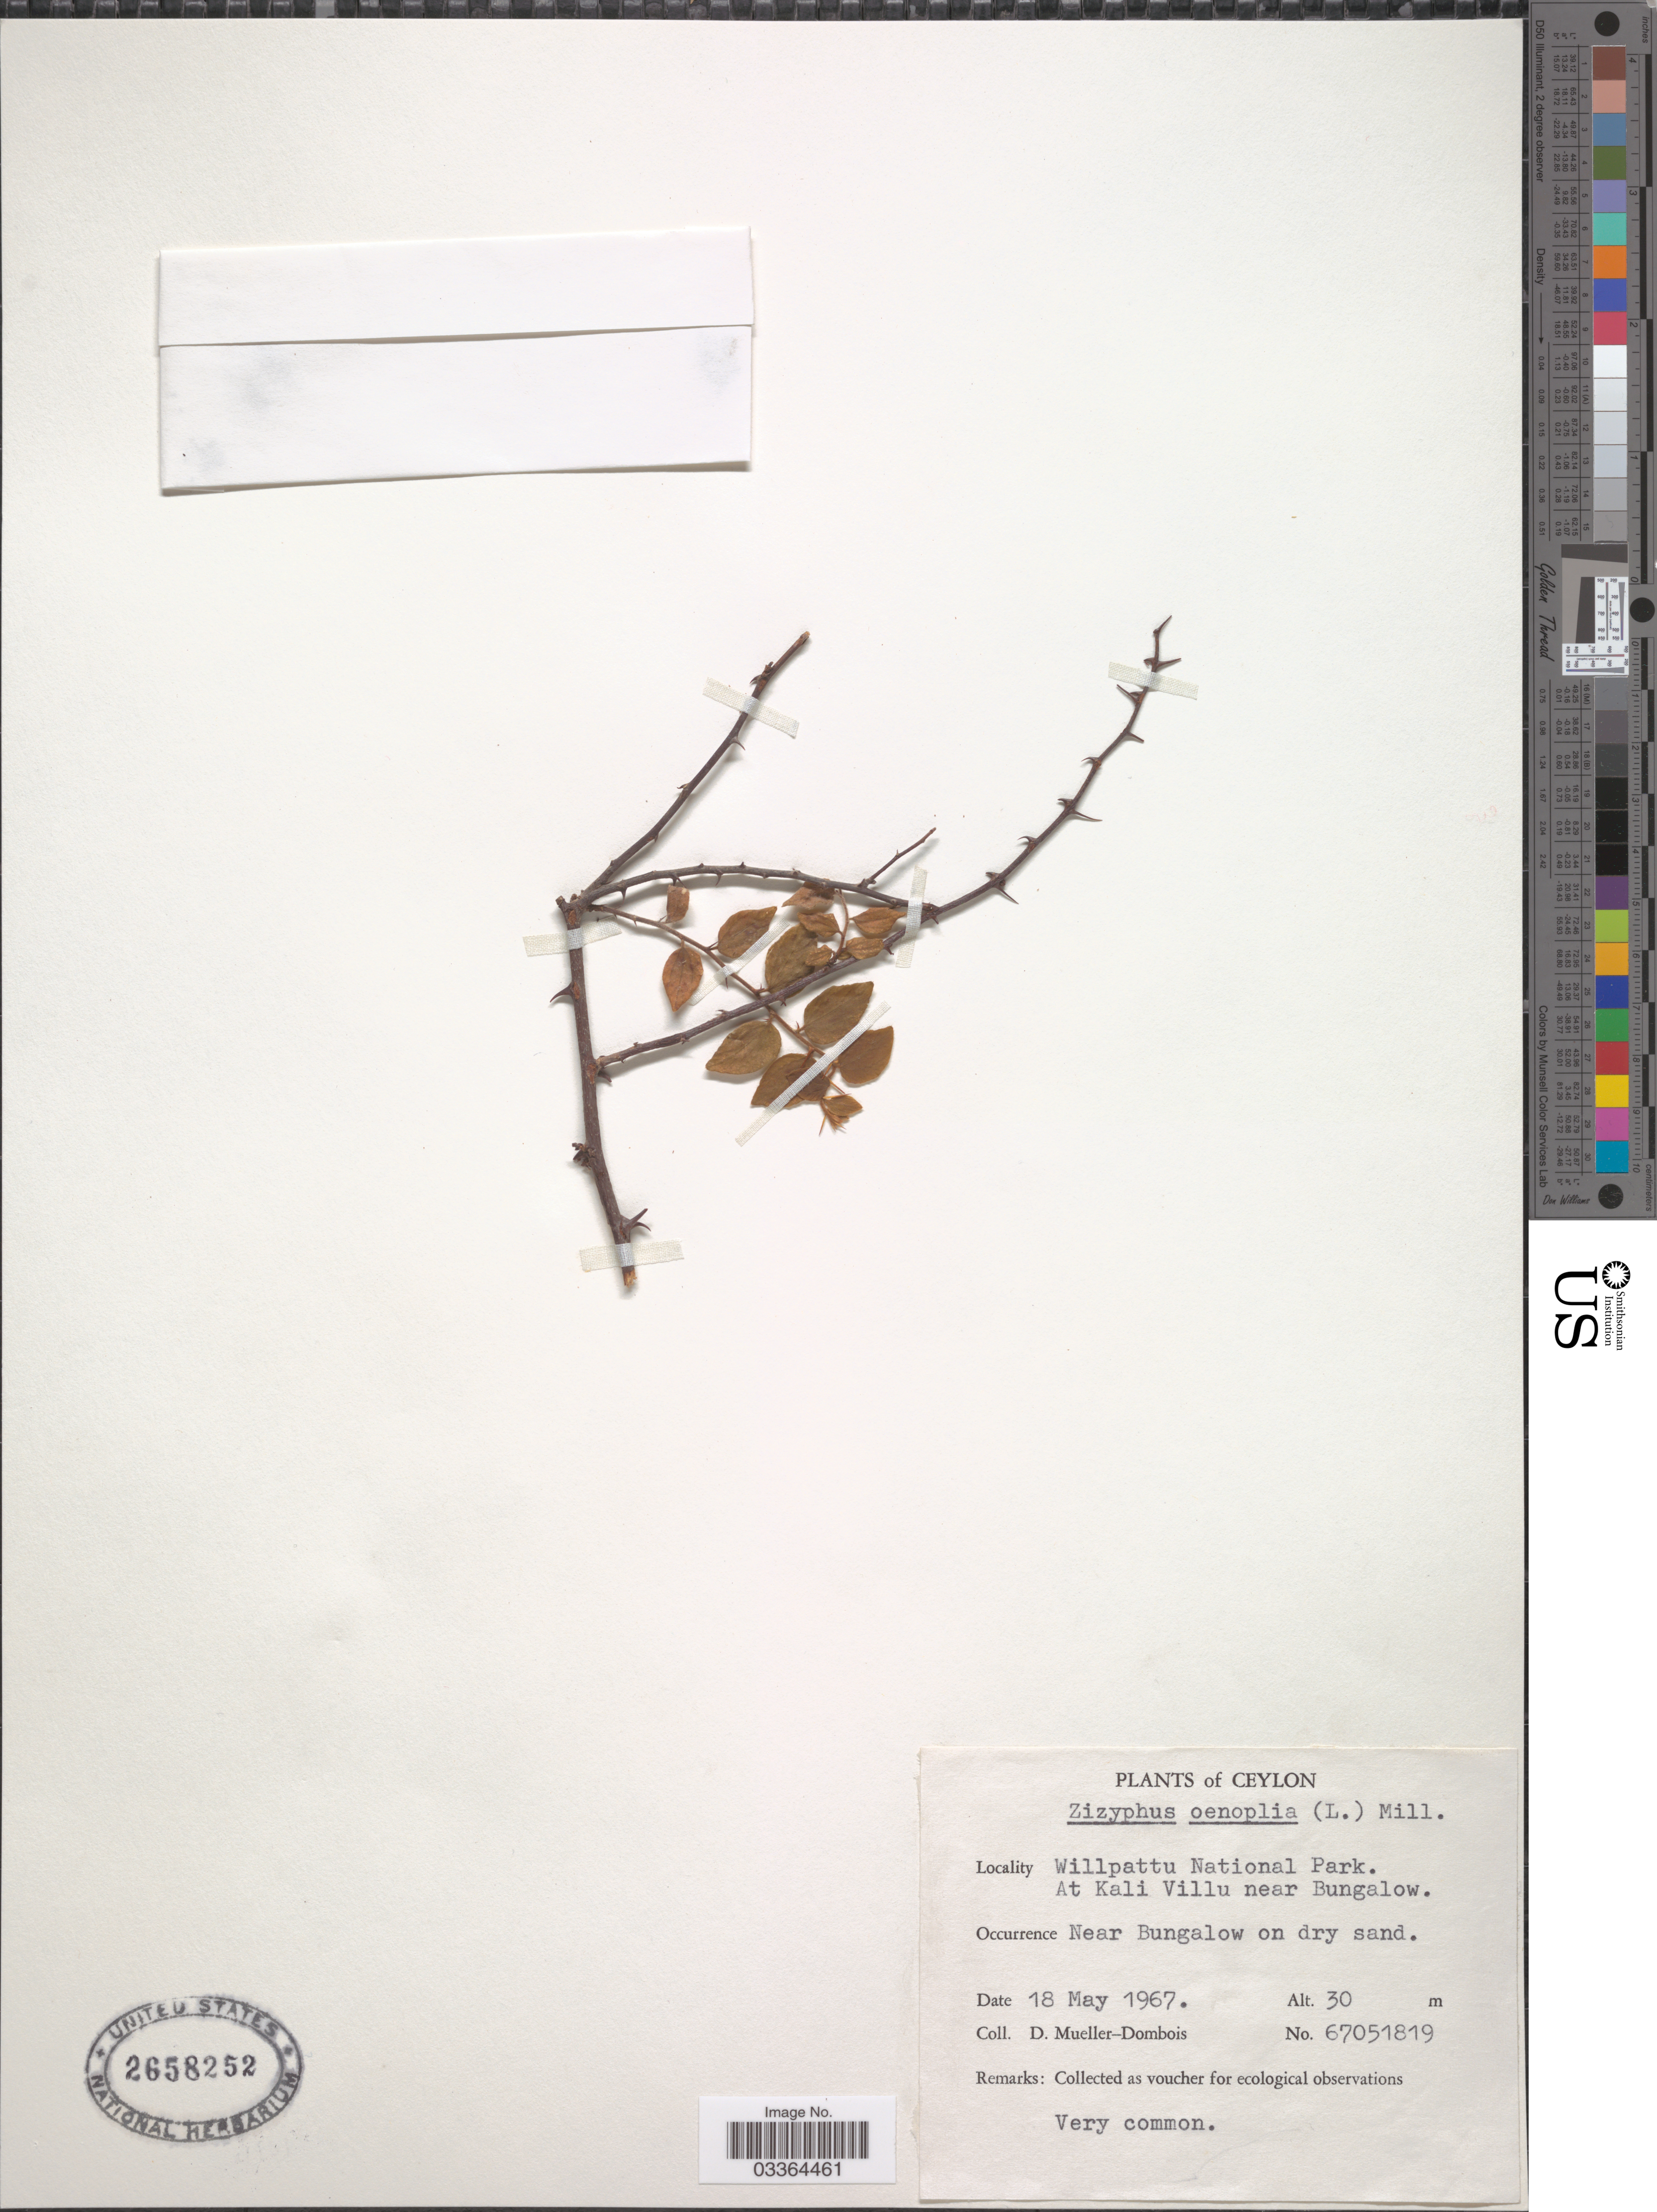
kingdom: Plantae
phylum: Tracheophyta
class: Magnoliopsida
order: Rosales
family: Rhamnaceae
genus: Ziziphus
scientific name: Ziziphus oenopolia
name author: (L.) Mill.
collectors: D. Mueller-Dombois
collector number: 67051819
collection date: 1967-05-18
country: Sri Lanka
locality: Ceylon. Wilpattu National Park. At Kali Villu near Bungalow.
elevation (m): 30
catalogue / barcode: US 2658252